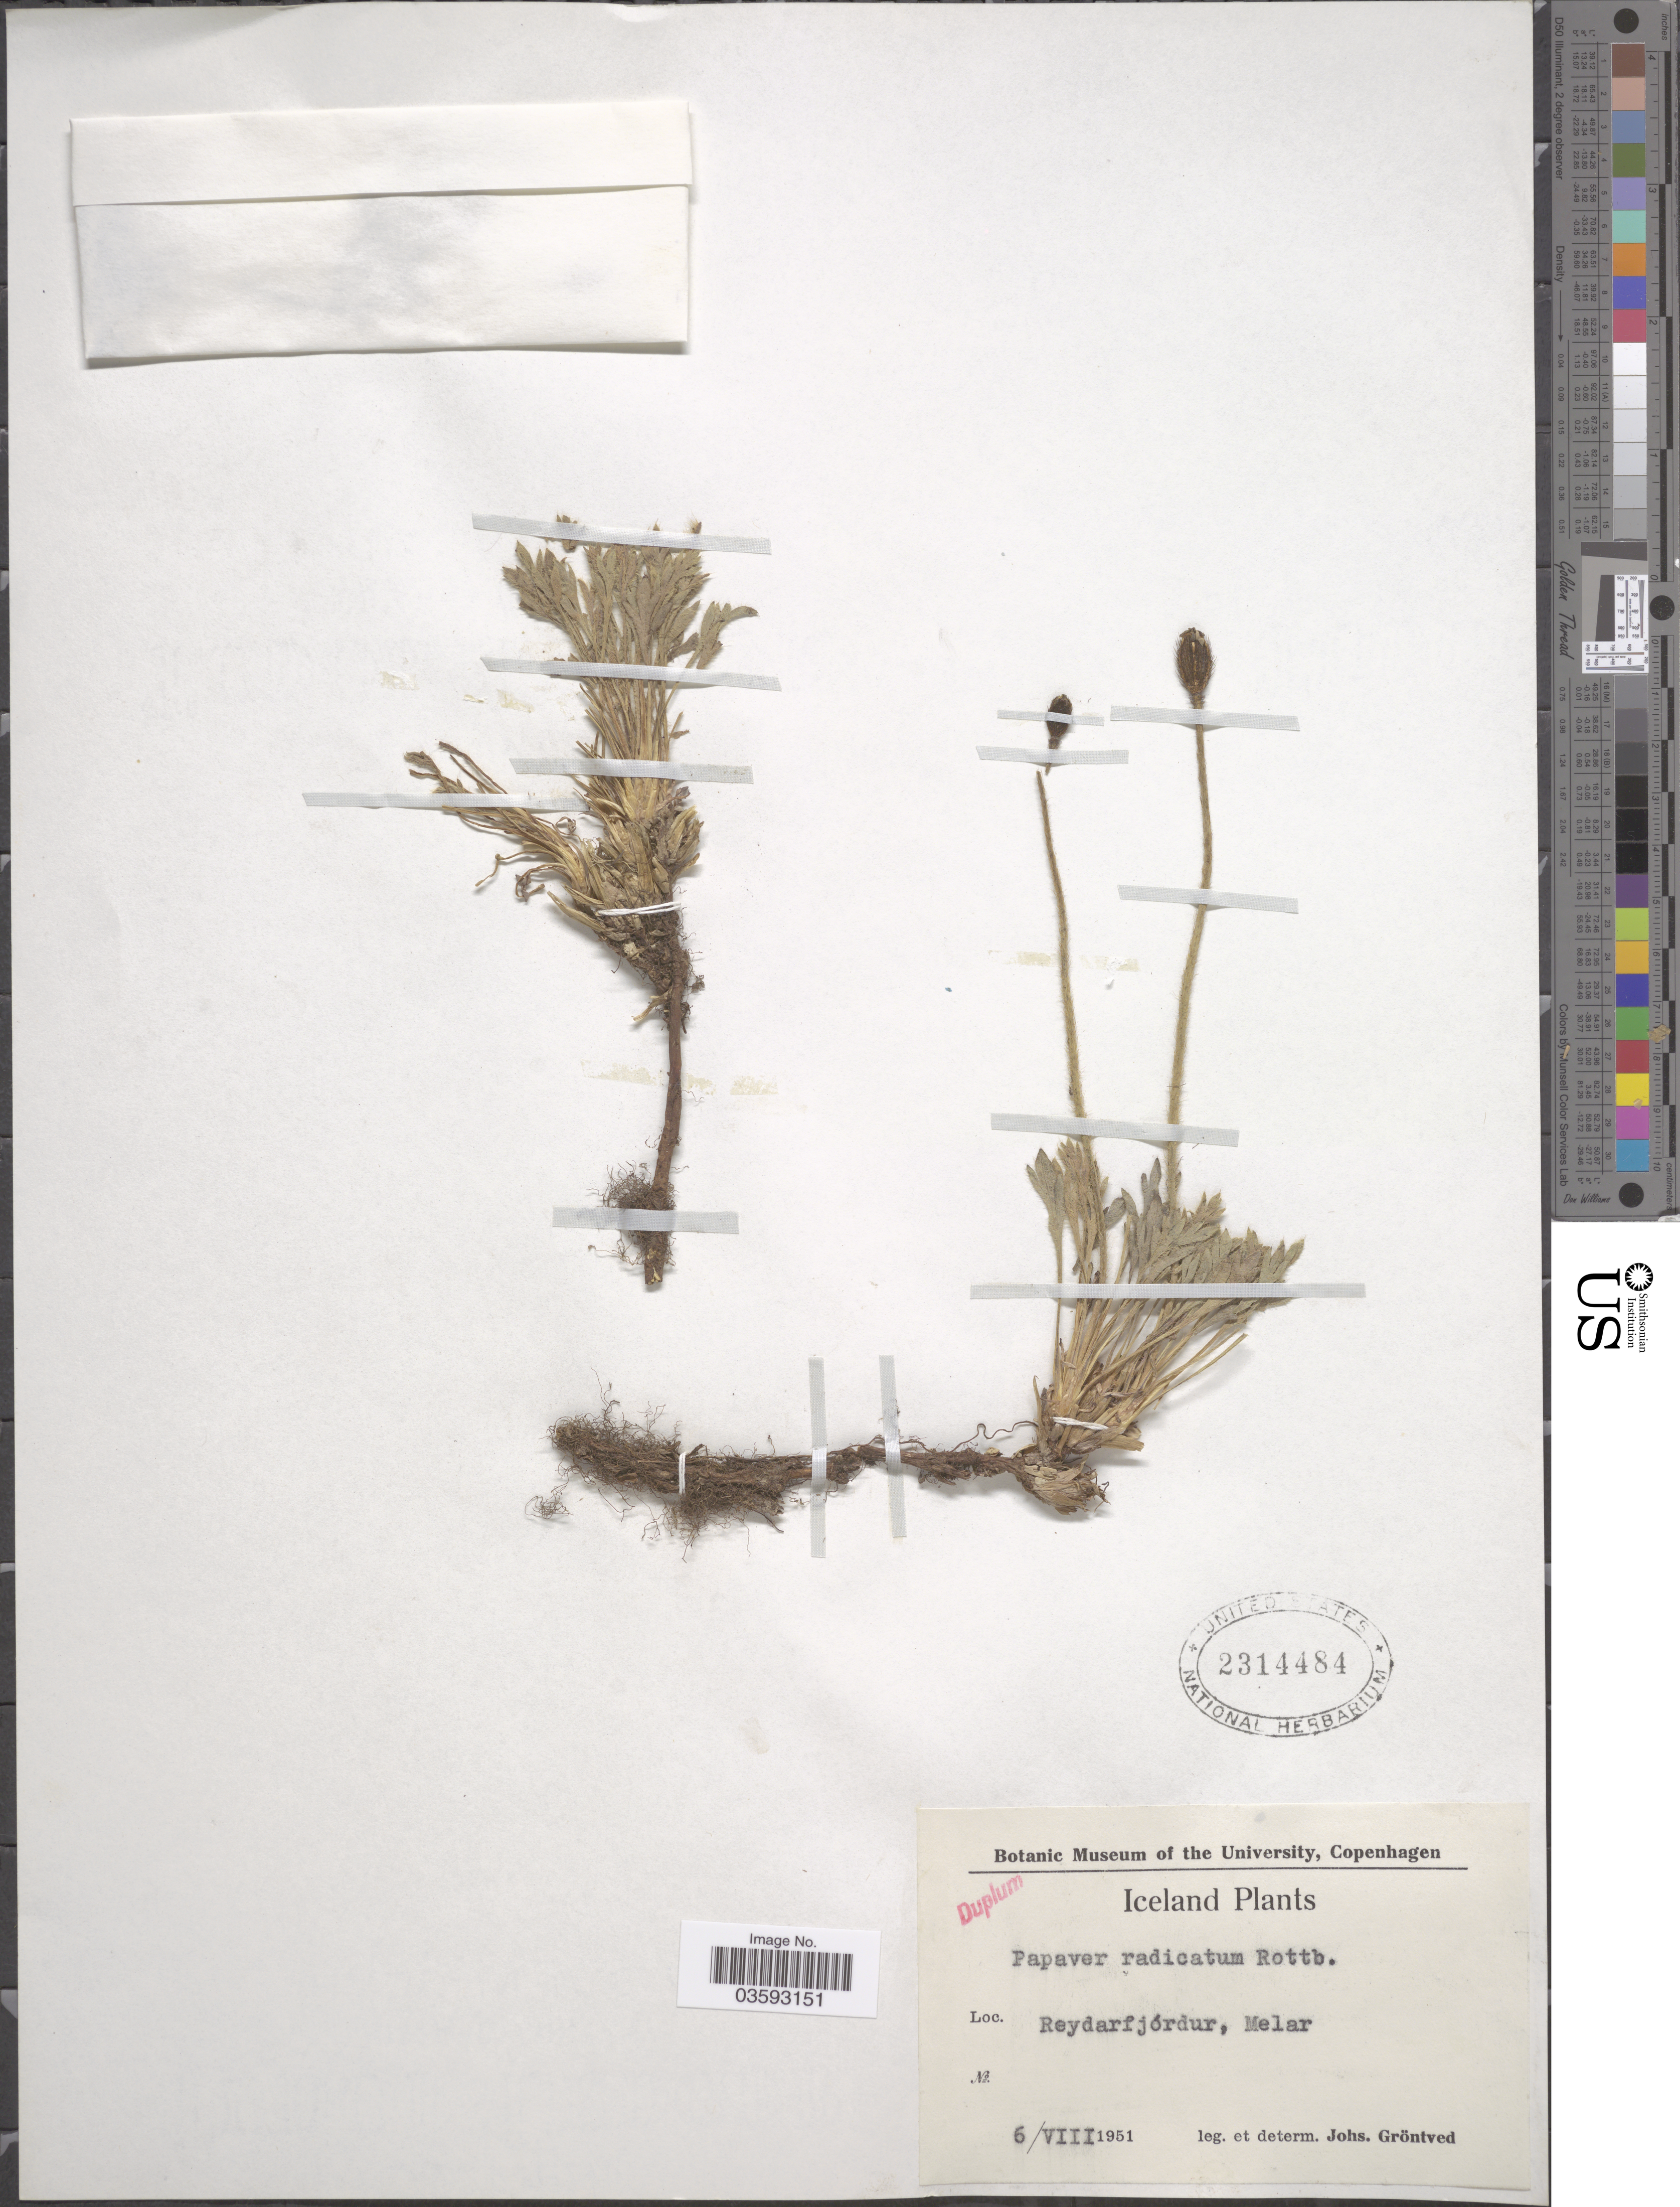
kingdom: Plantae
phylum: Tracheophyta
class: Magnoliopsida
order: Ranunculales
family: Papaveraceae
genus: Papaver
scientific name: Papaver radicatum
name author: Rottb.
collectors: J. Gröntved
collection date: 1951-08-06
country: Iceland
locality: Reydarfjórdur, Melar.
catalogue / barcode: US 2314484